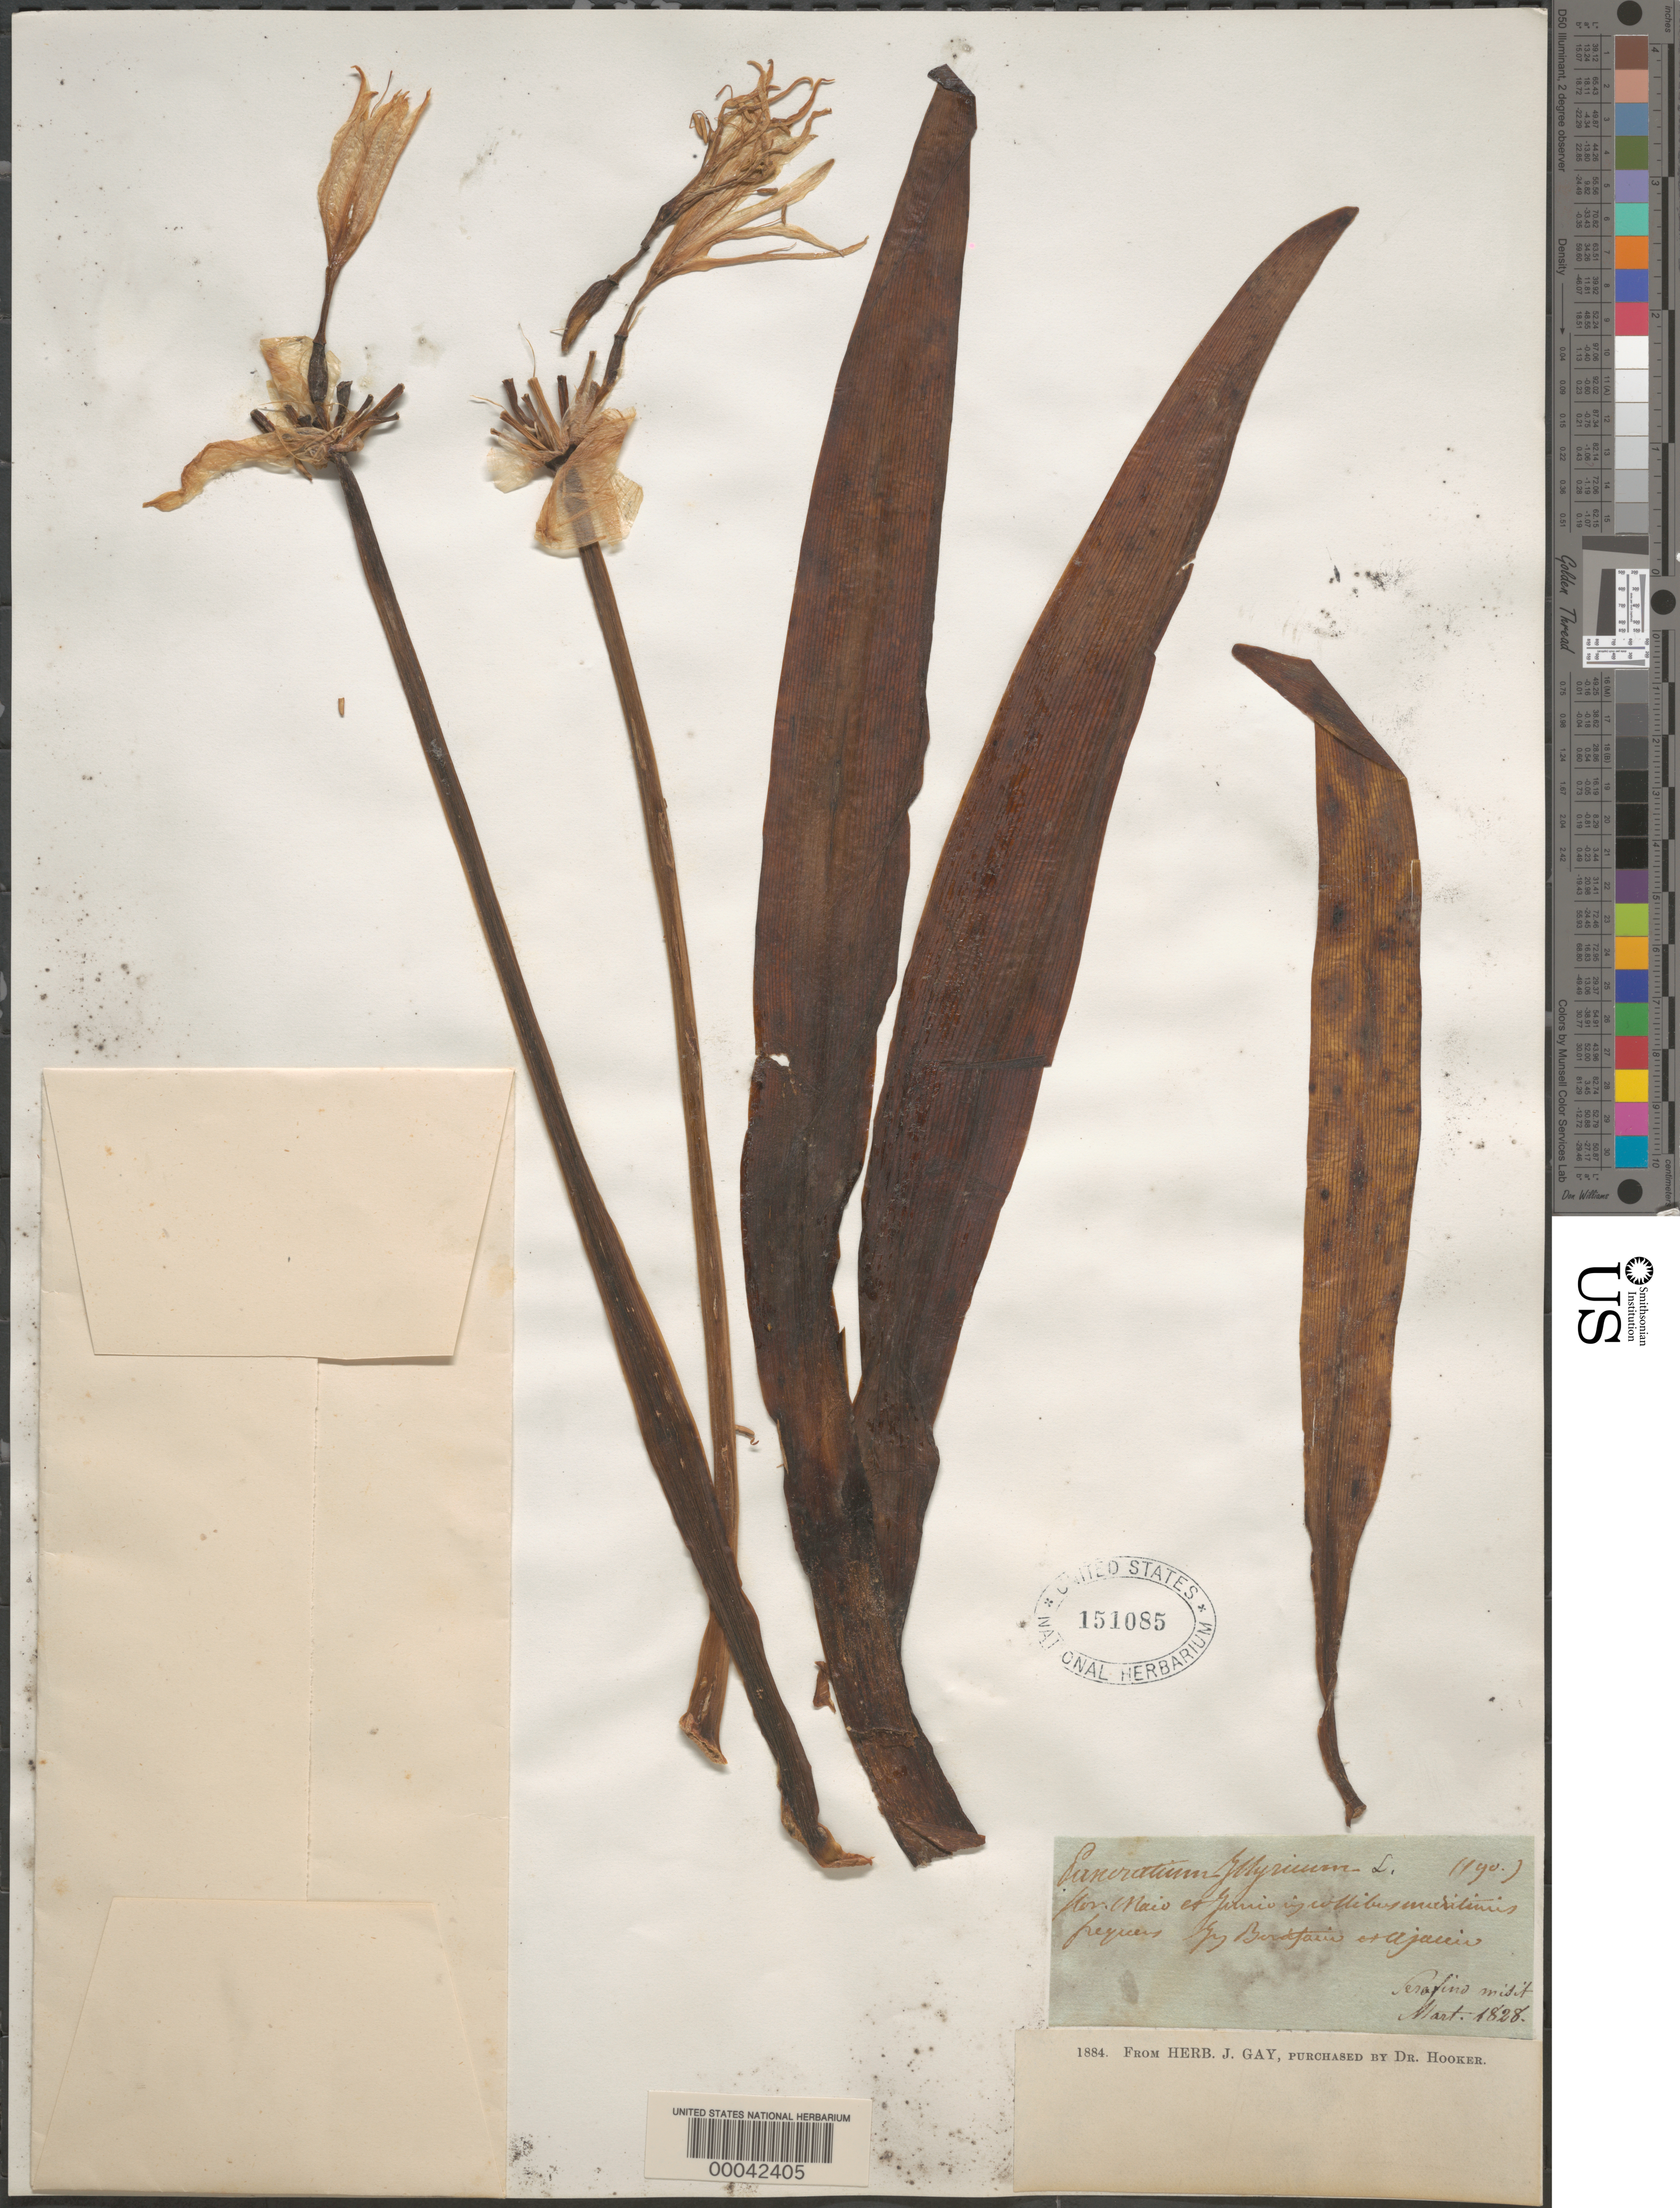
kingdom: Plantae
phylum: Tracheophyta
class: Liliopsida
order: Asparagales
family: Amaryllidaceae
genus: Pancratium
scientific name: Pancratium illyricum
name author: L.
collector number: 190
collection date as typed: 1828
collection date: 1828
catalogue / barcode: US 151085